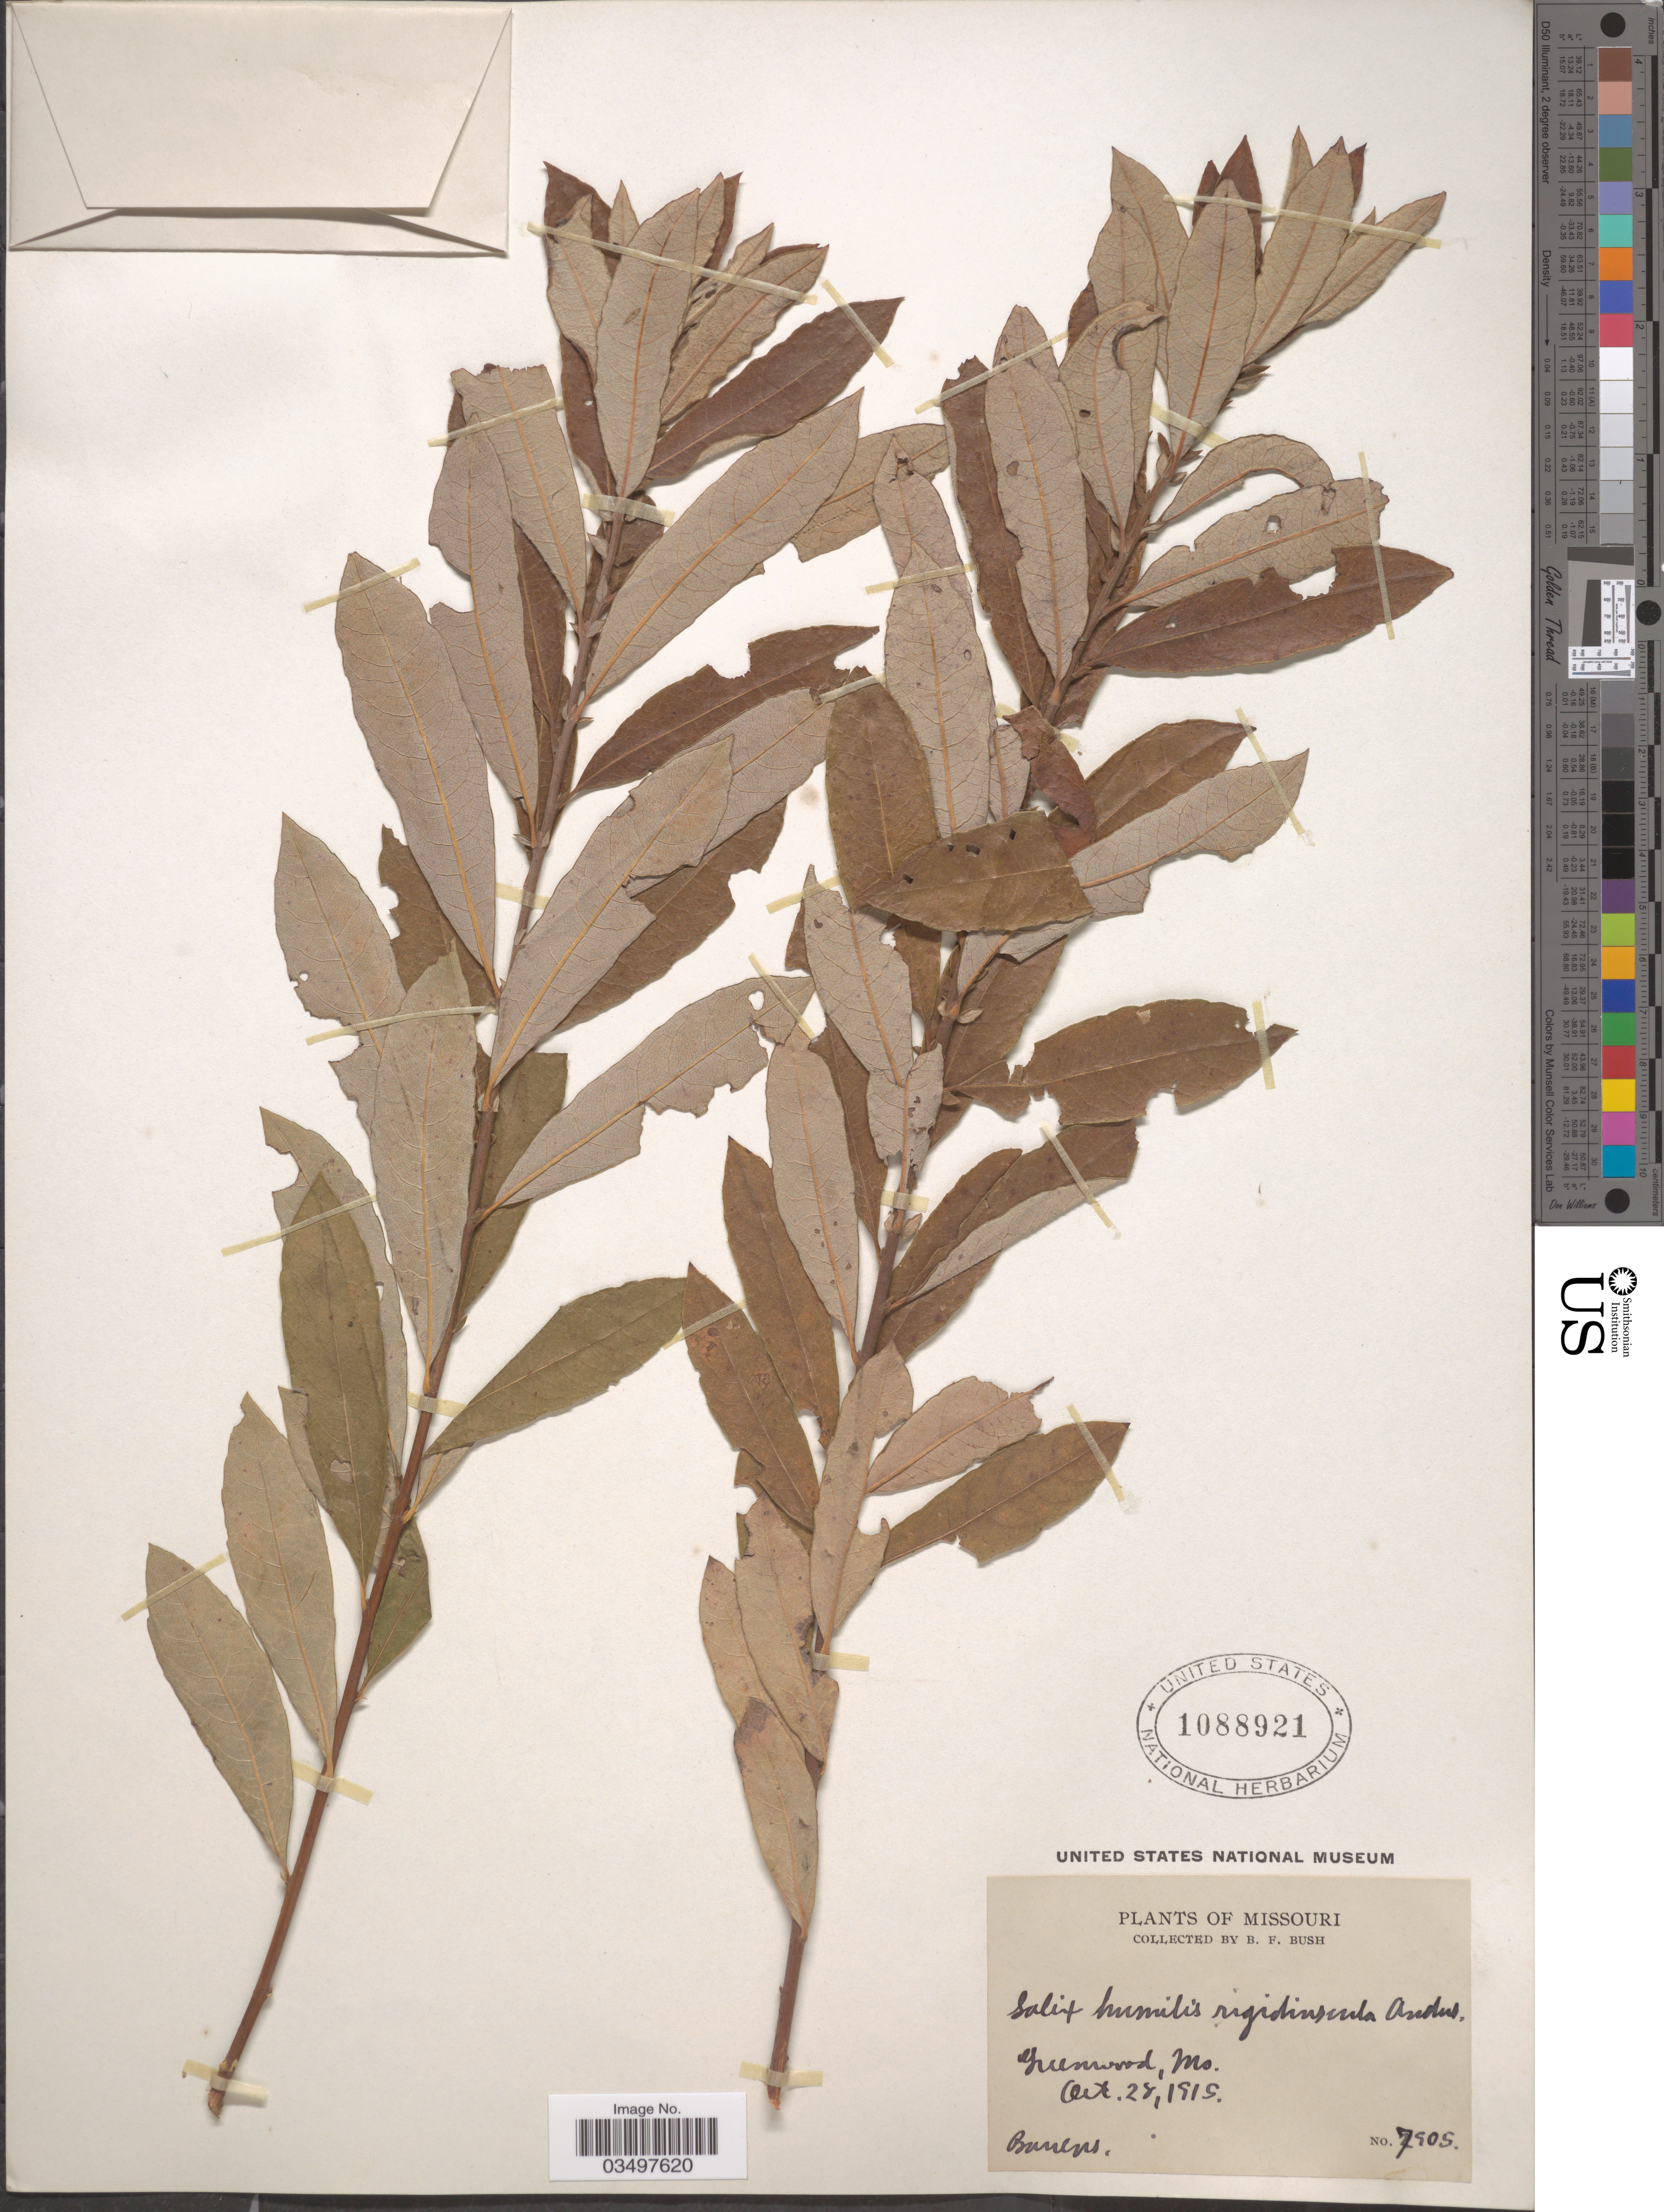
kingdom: Plantae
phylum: Tracheophyta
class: Magnoliopsida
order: Malpighiales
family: Salicaceae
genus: Salix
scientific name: Salix humilis var. rigidiuscula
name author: (Andersson) B.L. Rob. & Fernald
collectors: B. F. Bush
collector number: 7905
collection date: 1915-10-28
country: United States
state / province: Missouri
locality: Greenwood.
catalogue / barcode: US 1088921